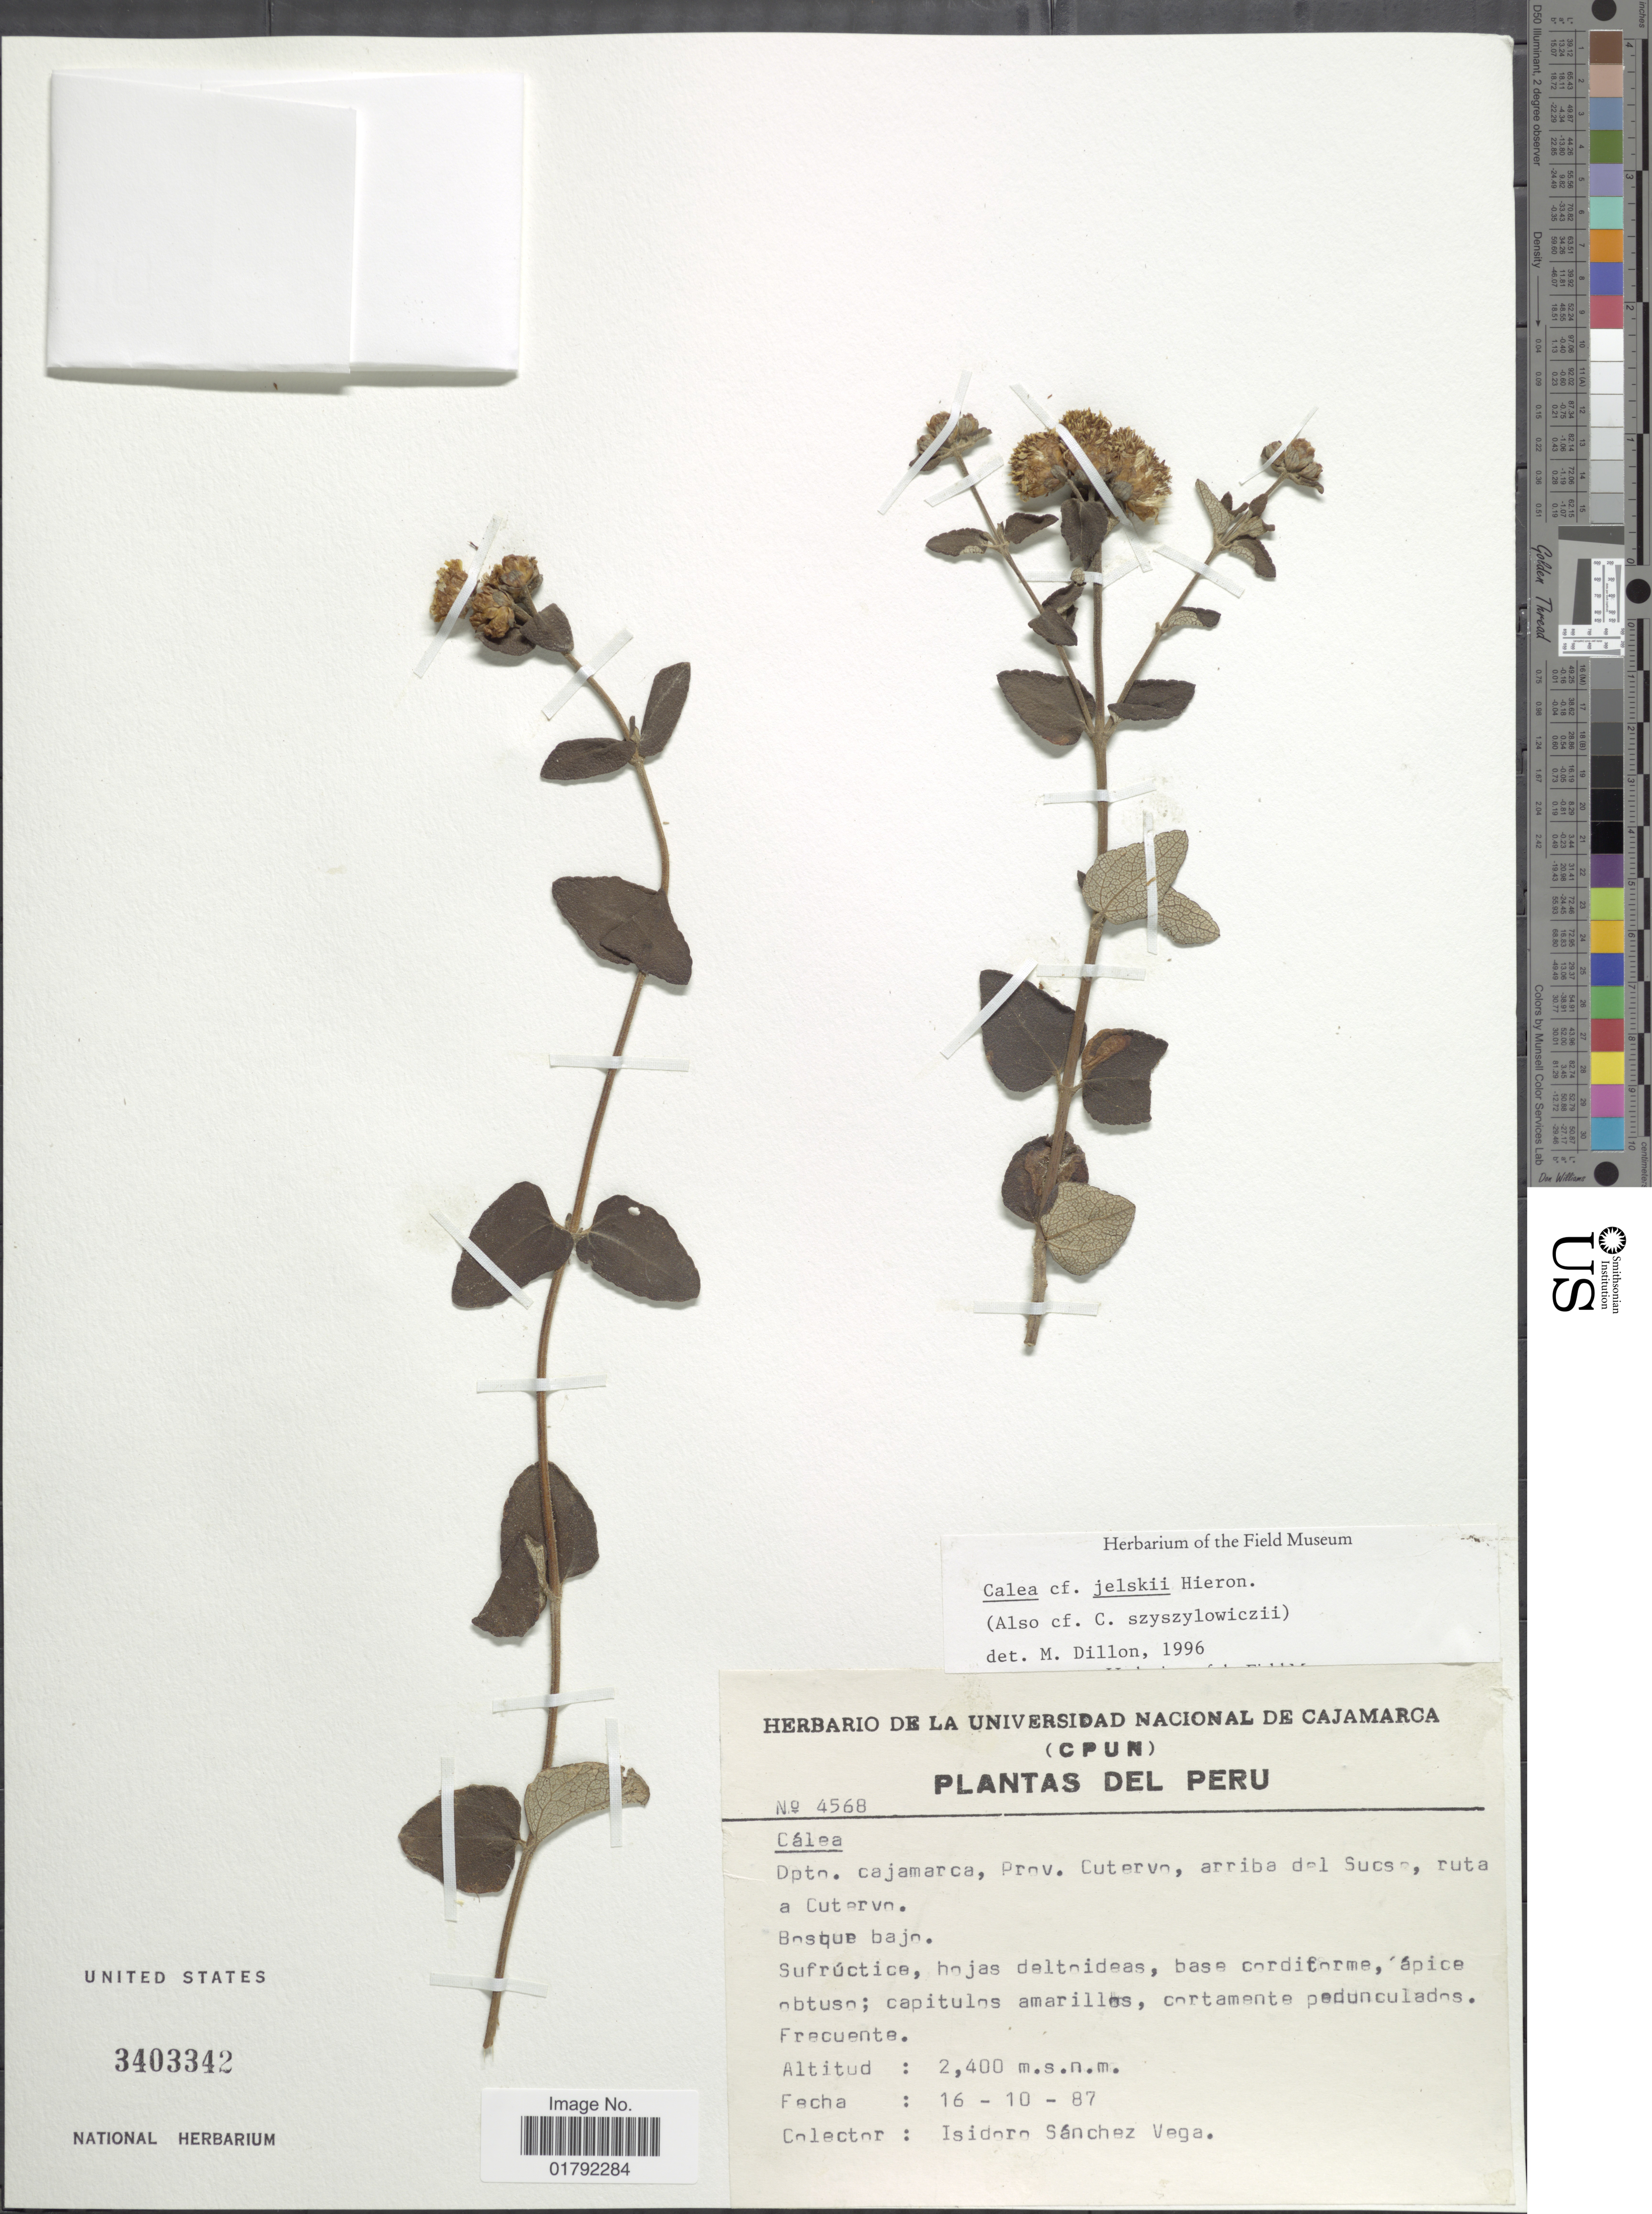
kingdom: Plantae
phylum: Tracheophyta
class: Magnoliopsida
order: Asterales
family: Asteraceae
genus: Calea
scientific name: Calea szyszylowizii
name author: Hieron.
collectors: I. M. Sánchez Vega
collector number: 4568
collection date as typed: Transcribed d/m/y: 16/10/87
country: Peru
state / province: Cajamarca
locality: Prov. Cutervo, arriba del Sucsa, [interpreted], ruta a Cutervo.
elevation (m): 2400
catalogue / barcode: US 3403342